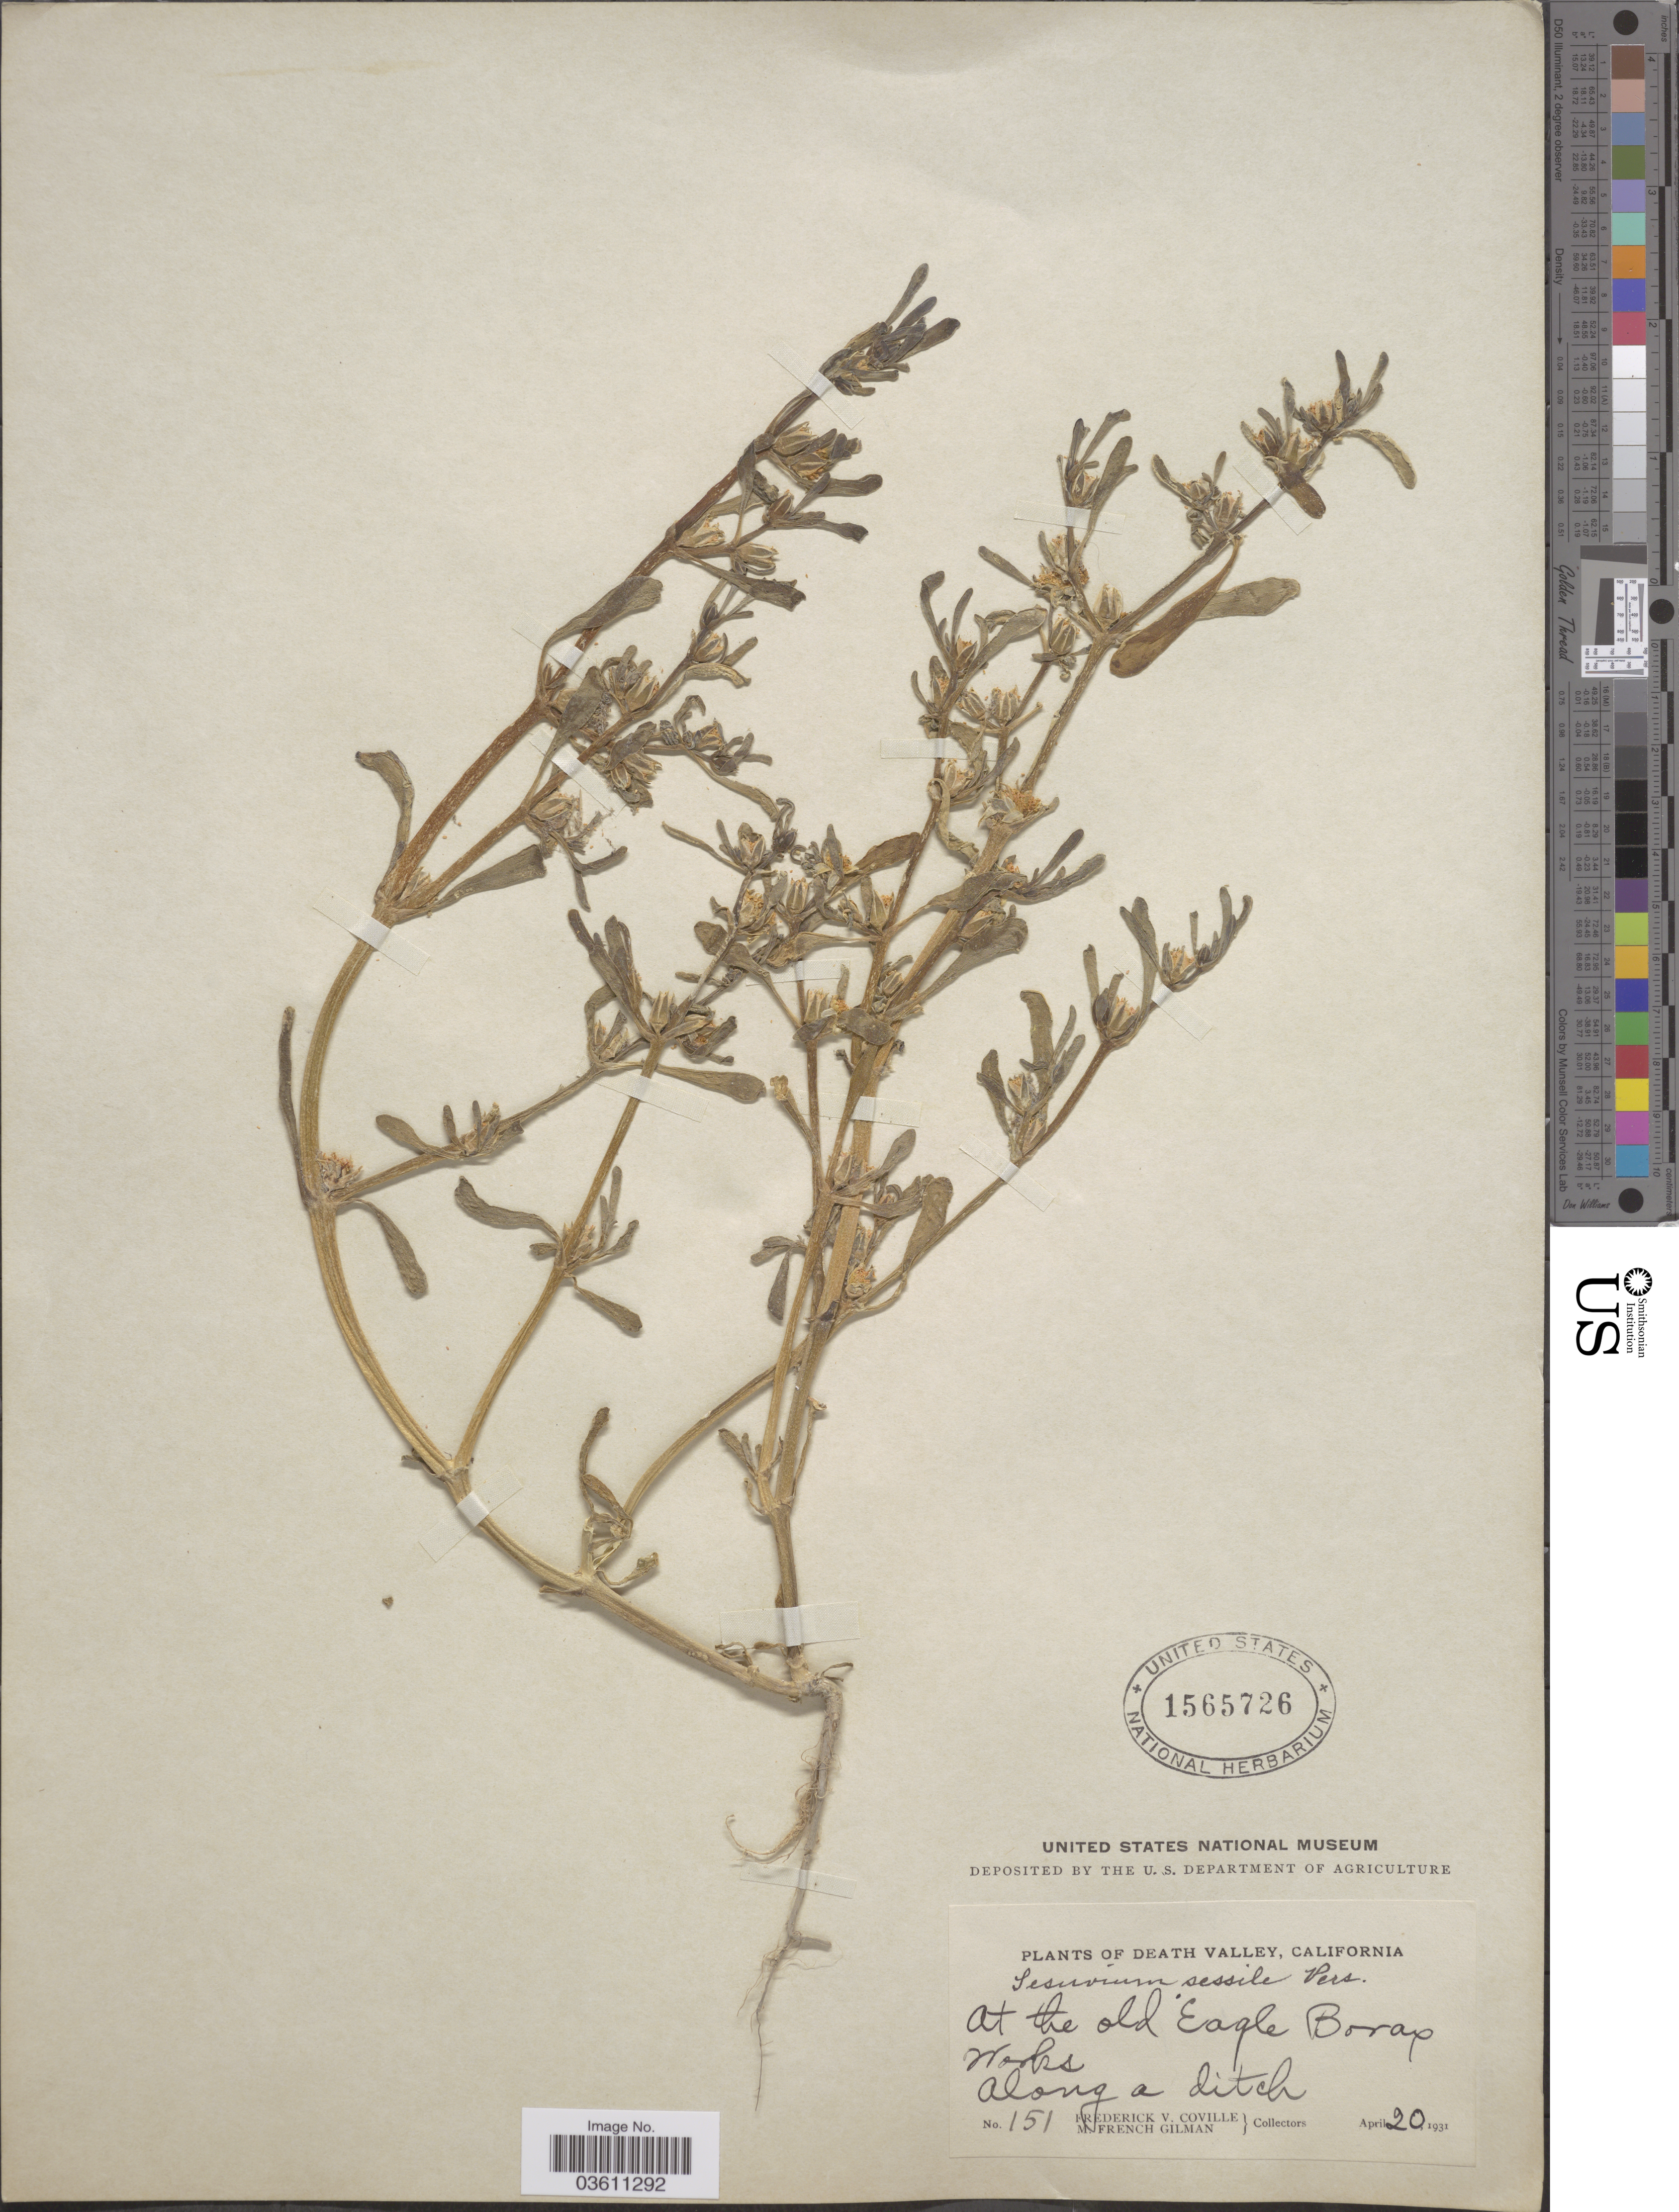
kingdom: Plantae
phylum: Tracheophyta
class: Magnoliopsida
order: Caryophyllales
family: Aizoaceae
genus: Sesuvium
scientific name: Sesuvium revolutifolium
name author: Ortega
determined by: Strong, Mark T., (BOT), Smithsonian Institution - National Museum of Natural History (UNITED STATES)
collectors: F. V. Coville & M. F. Gilman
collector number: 151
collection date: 1931-04-20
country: United States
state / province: California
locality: Death Valley. At the old Eagle Borax Works.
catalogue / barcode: US 1565726